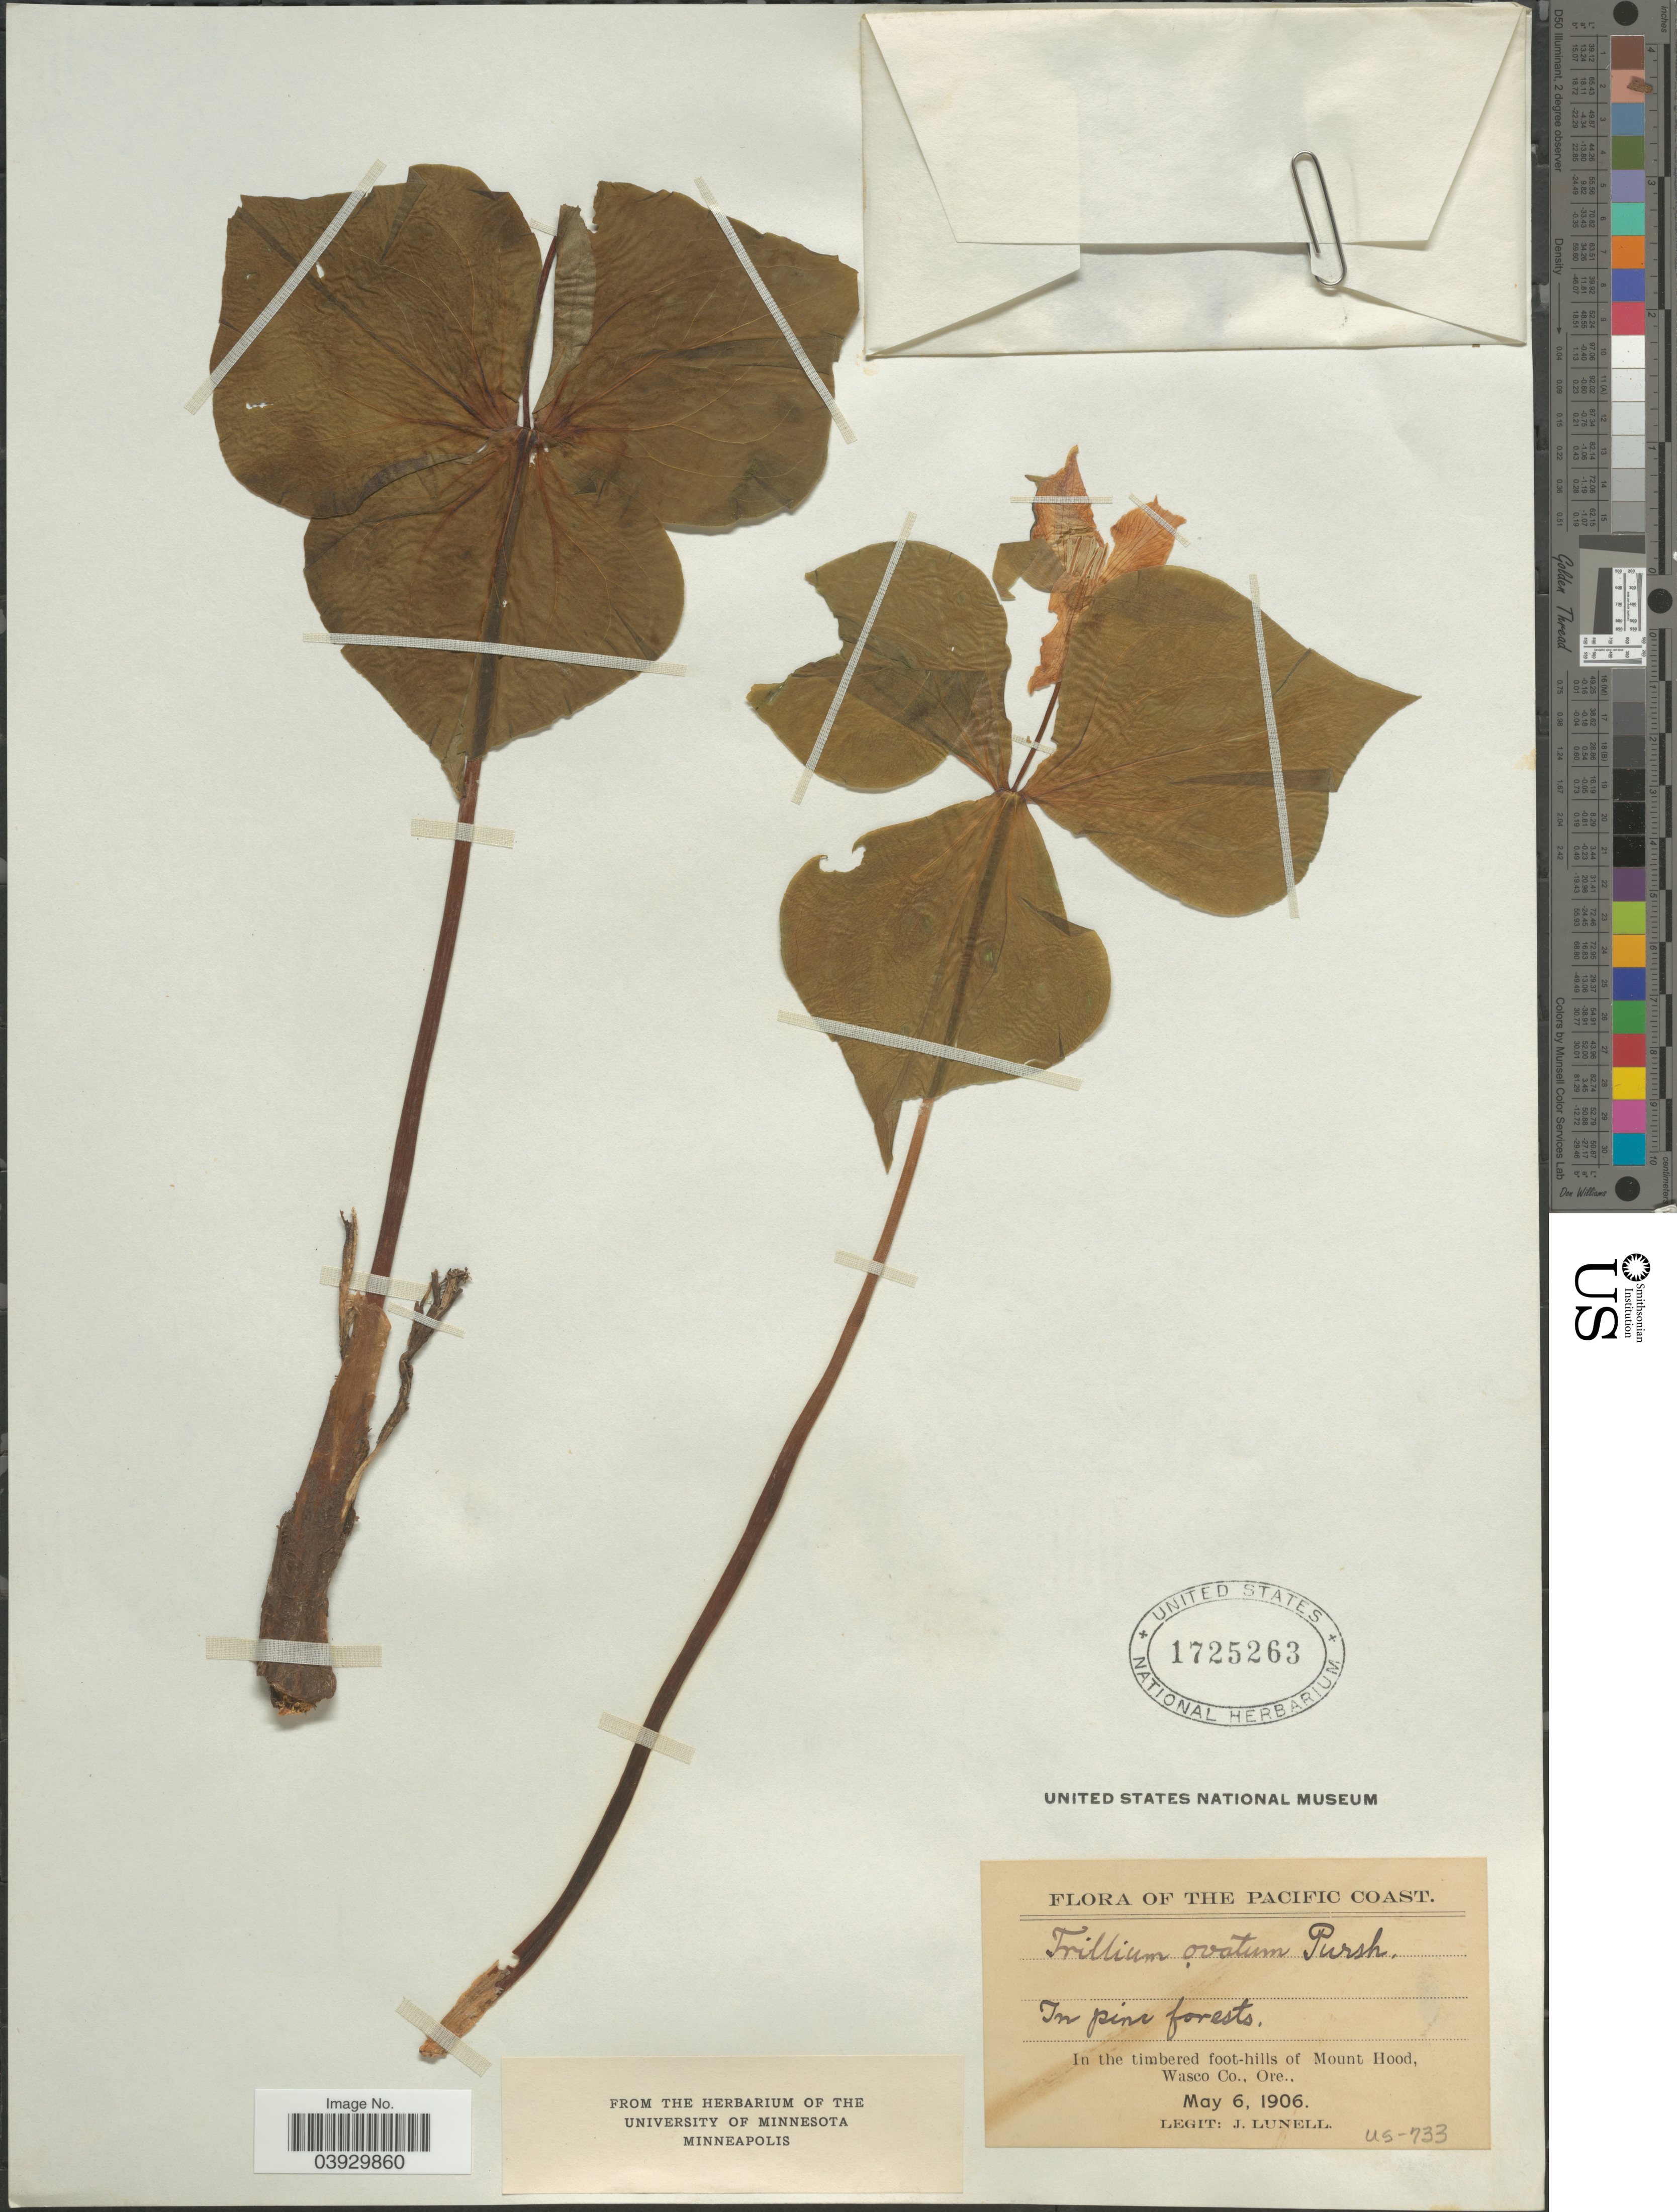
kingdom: Plantae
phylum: Tracheophyta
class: Liliopsida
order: Liliales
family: Melanthiaceae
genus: Trillium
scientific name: Trillium ovatum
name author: Pursh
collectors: J. Lunell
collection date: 1906-05-06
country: United States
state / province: Oregon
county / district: Wasco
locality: The Pacific Coast. In the timbered foot-hills of Mount Hood, Wasco Co.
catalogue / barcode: US 1725263